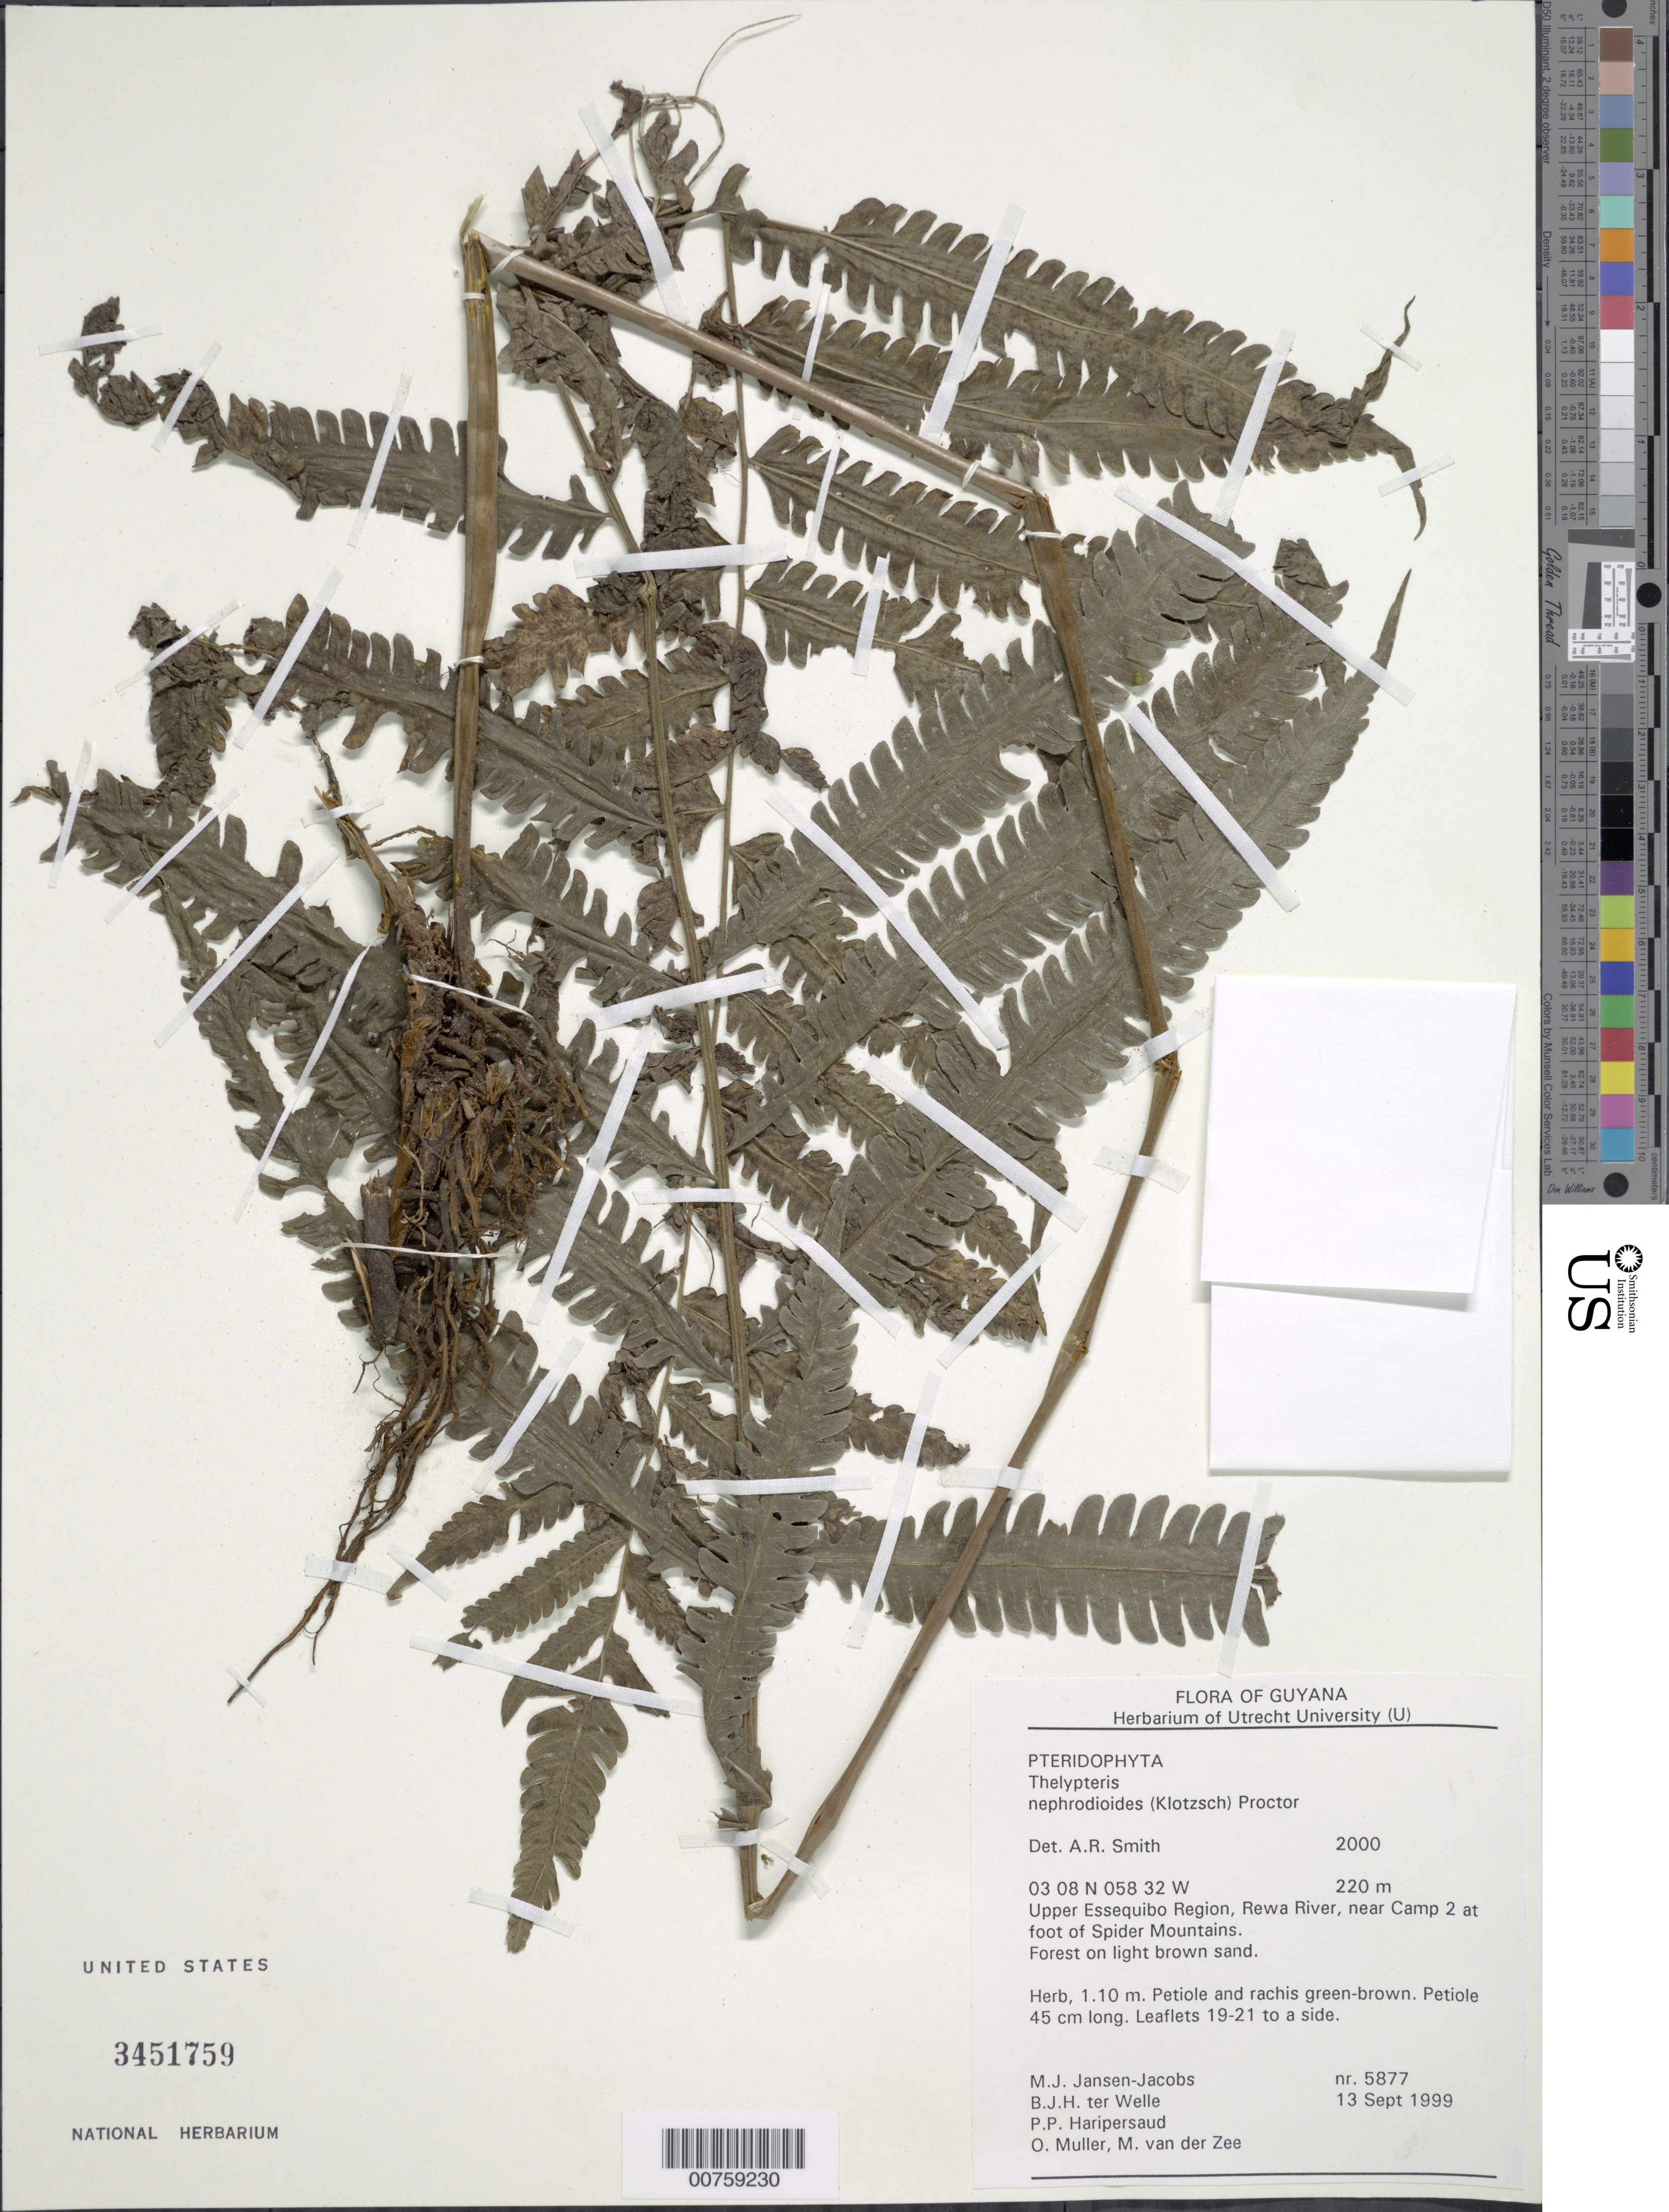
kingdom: Plantae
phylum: Tracheophyta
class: Polypodiopsida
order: Polypodiales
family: Thelypteridaceae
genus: Goniopteris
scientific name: Goniopteris nephrodioides (Klotzsch) comb. nov., ined 2015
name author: (Klotzsch)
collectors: M. J. Jansen-Jacobs, B. Welle, P. Haripersaud, O. Muller & M. van der Zee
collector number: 5877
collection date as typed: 13-Sep-99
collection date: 1999-09-13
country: Guyana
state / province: U. Takutu-U. Essequibo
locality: Rewa River, at foot of Spider Mts., near camp 2, Upper Essequibo Region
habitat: Forest on light brown sand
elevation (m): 220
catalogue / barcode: US 3451759